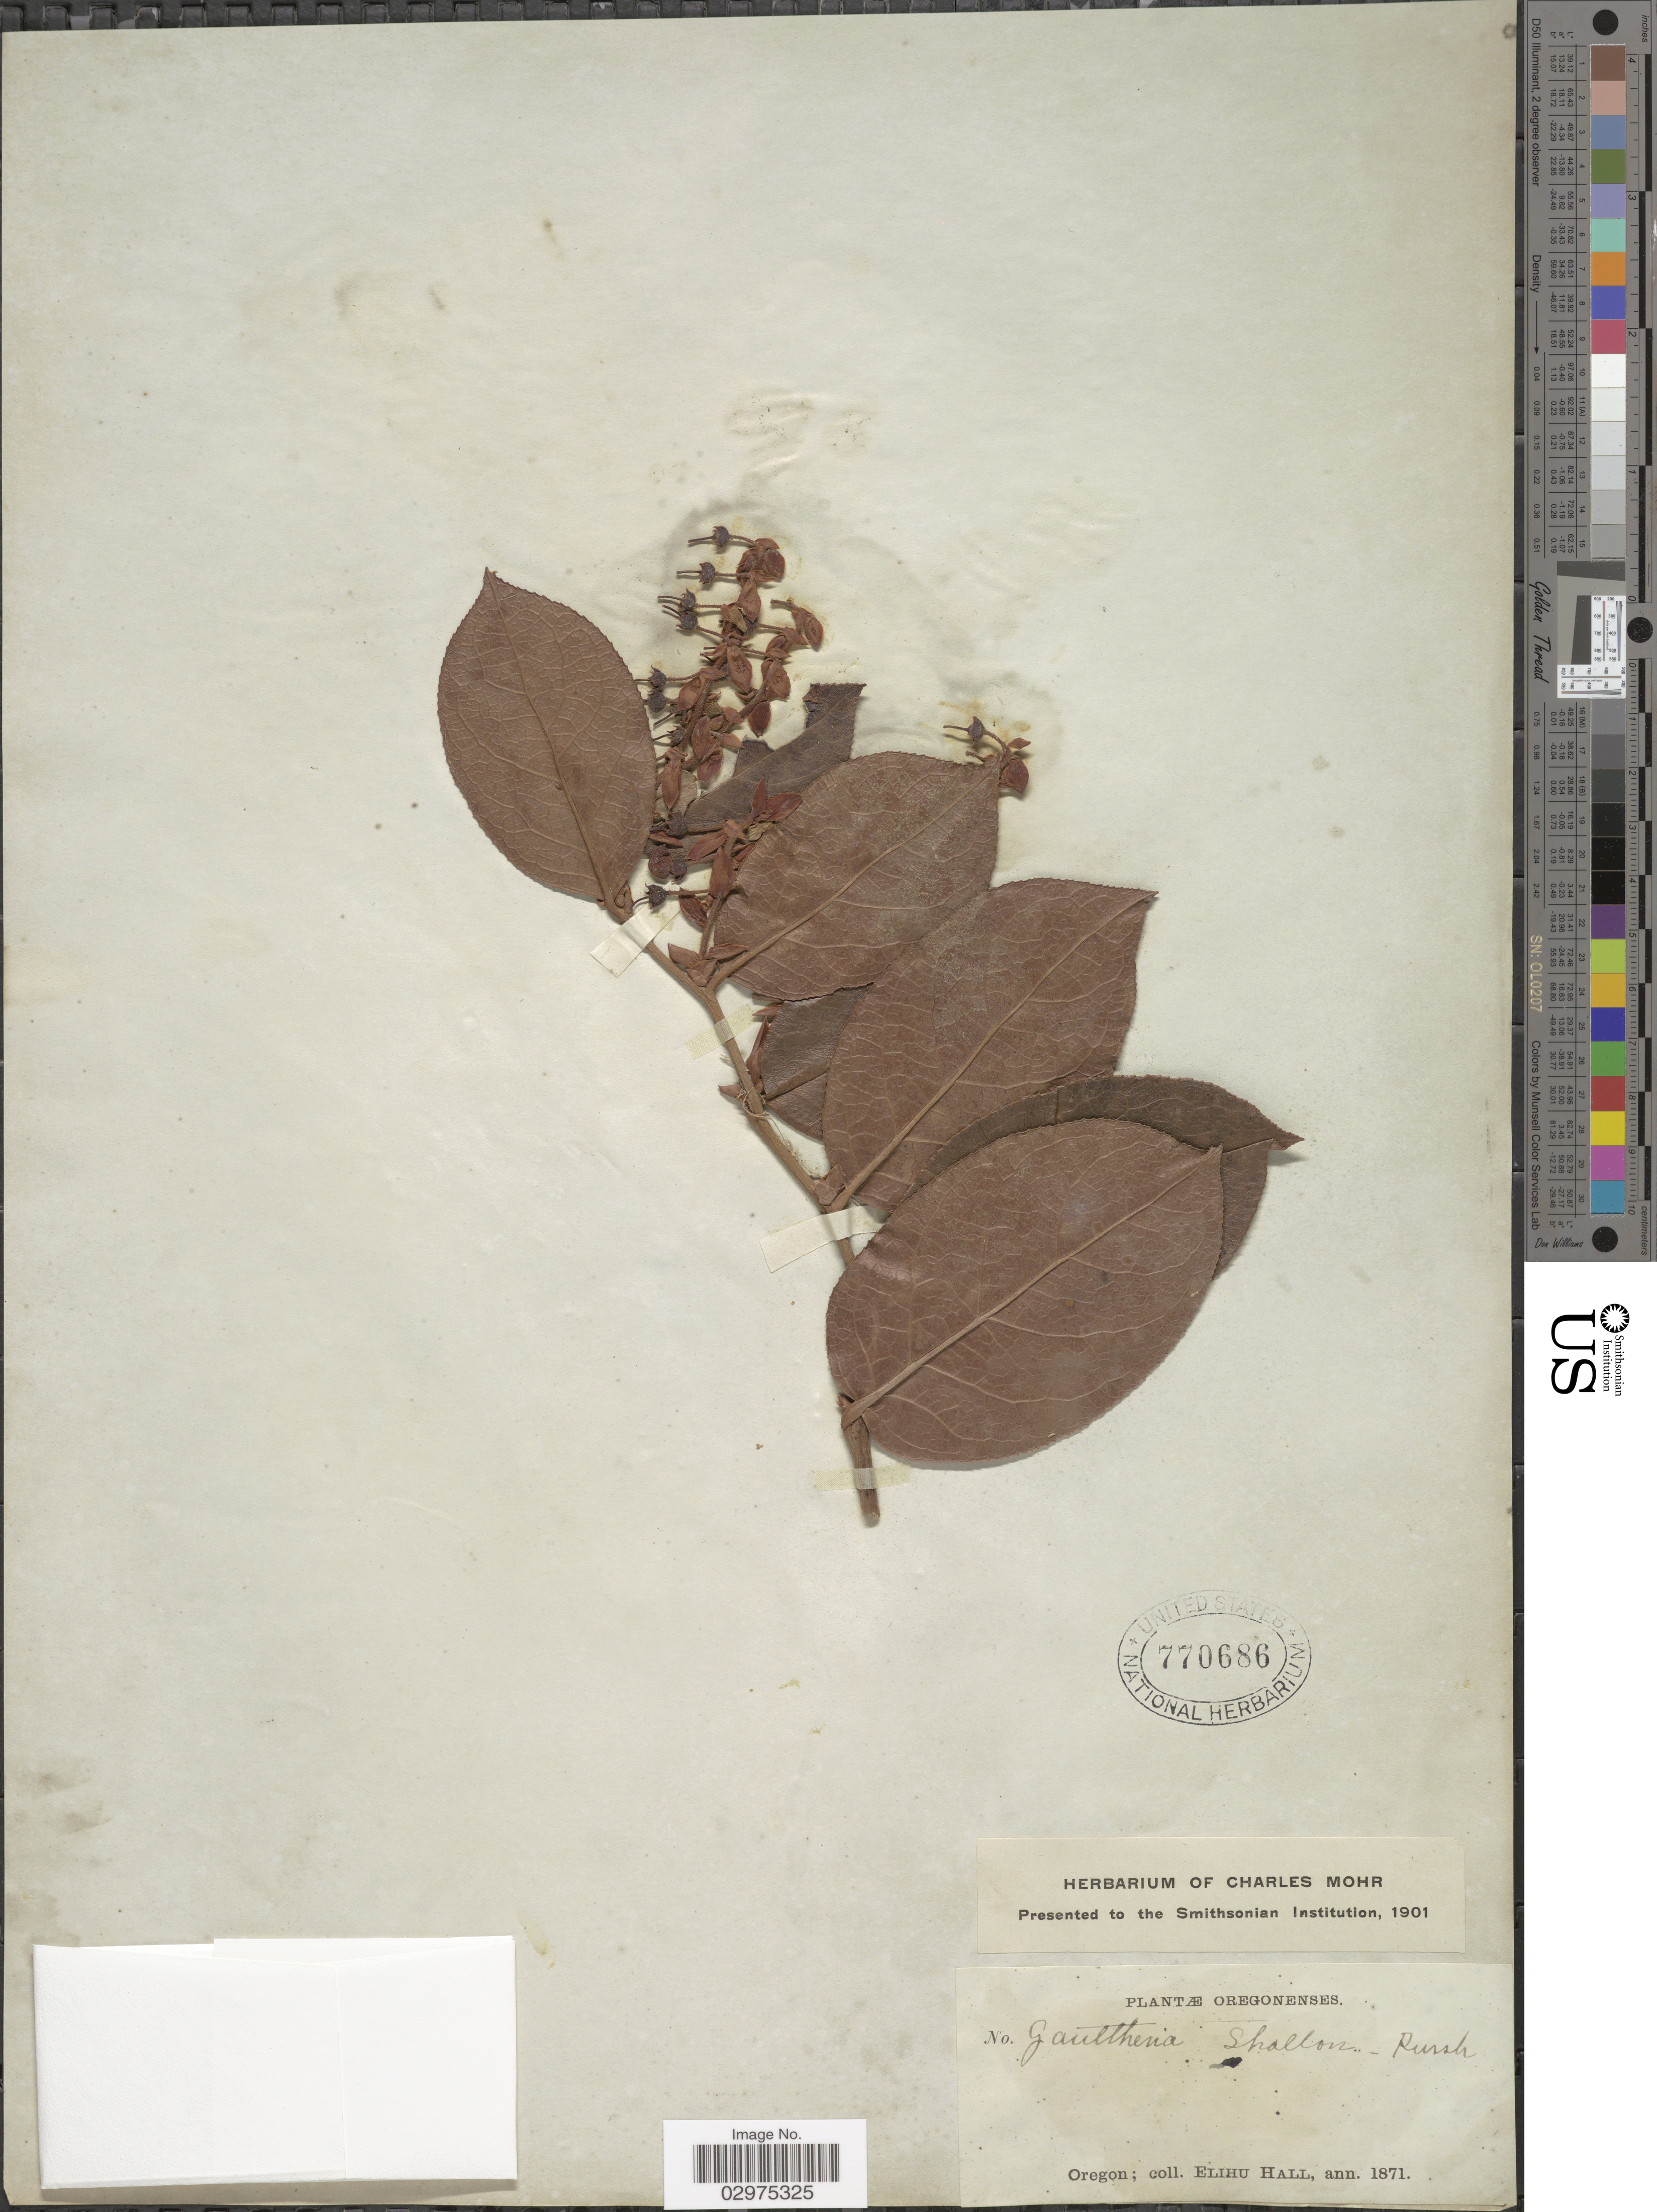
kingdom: Plantae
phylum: Tracheophyta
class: Magnoliopsida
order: Ericales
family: Ericaceae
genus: Gaultheria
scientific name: Gaultheria shallon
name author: Pursh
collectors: E. Hall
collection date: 1871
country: United States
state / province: Oregon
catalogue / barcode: US 770686